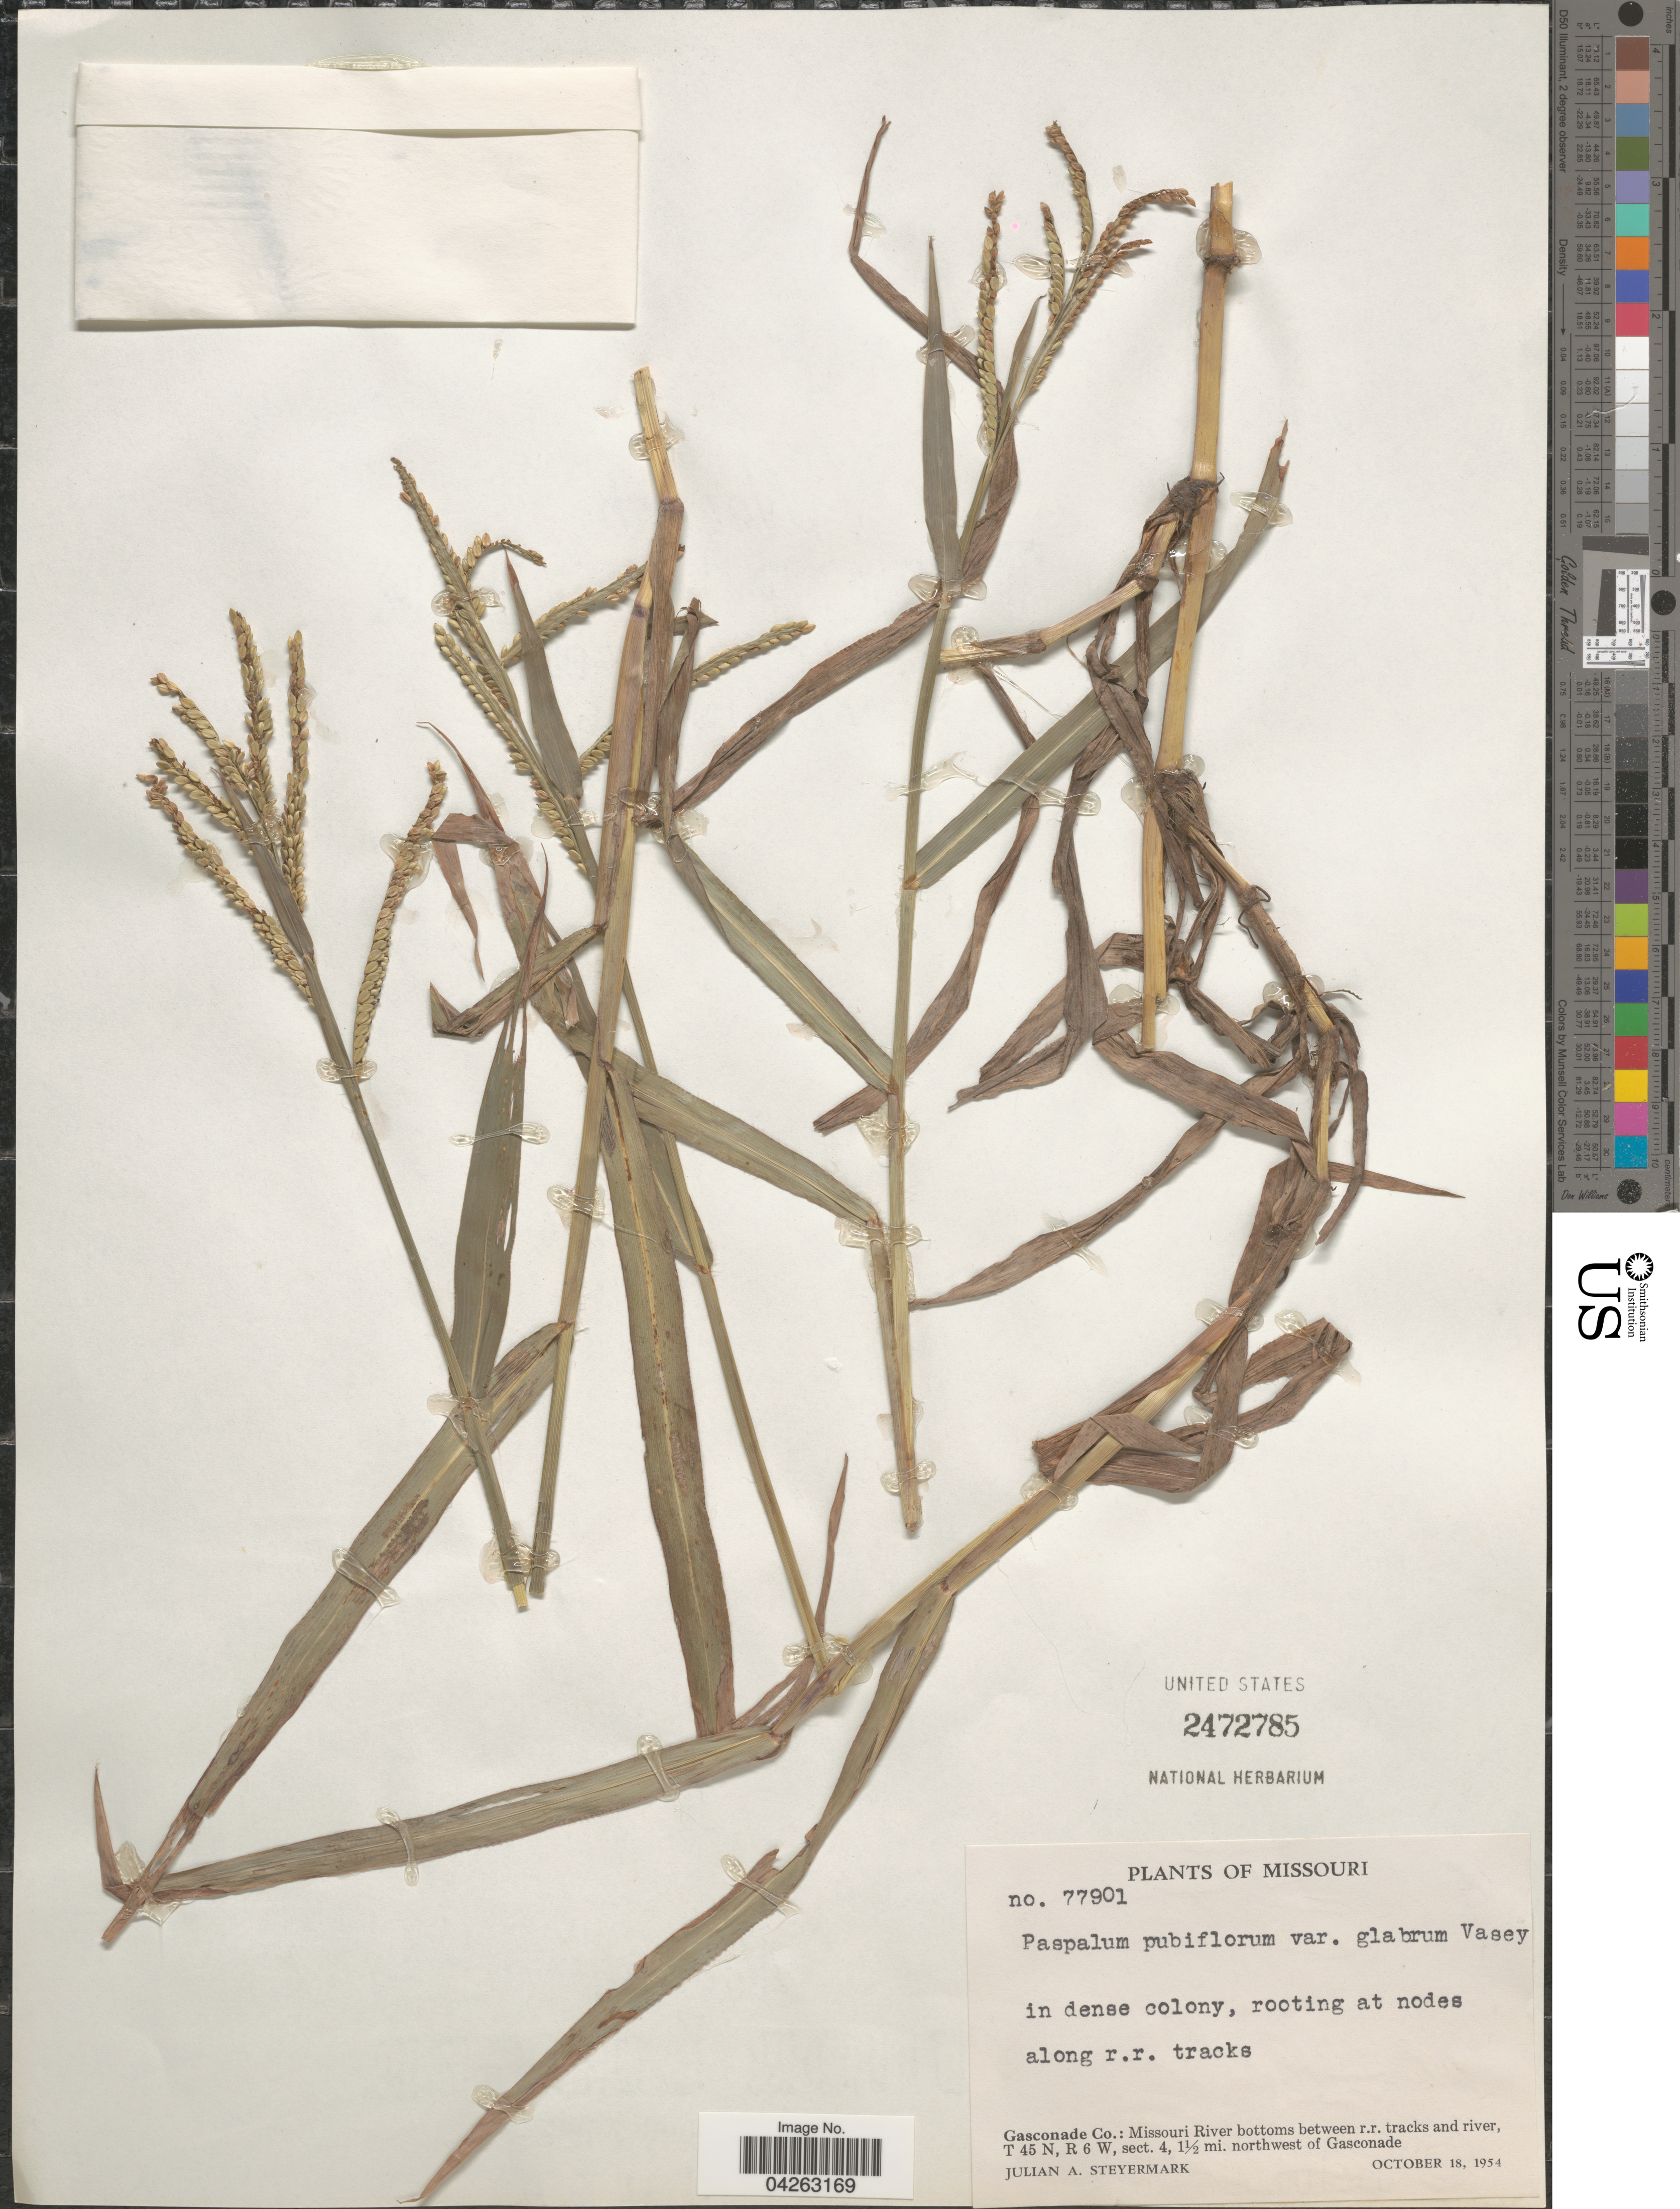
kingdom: Plantae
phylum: Tracheophyta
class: Liliopsida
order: Poales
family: Poaceae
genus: Paspalum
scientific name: Paspalum pubiflorum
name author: Rupr. ex E. Fourn.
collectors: J. Steyermark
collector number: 77901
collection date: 1954-10-18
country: United States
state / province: Missouri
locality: In dens colony, rooting at nodes along r.r. tracks. Gasconade Co.: Missouri River bottoms between r.r. tracks and river, T 45 N, R 6 W, sect. 4, 1½ mi. northwest of Gasconade.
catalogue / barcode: US 2472785